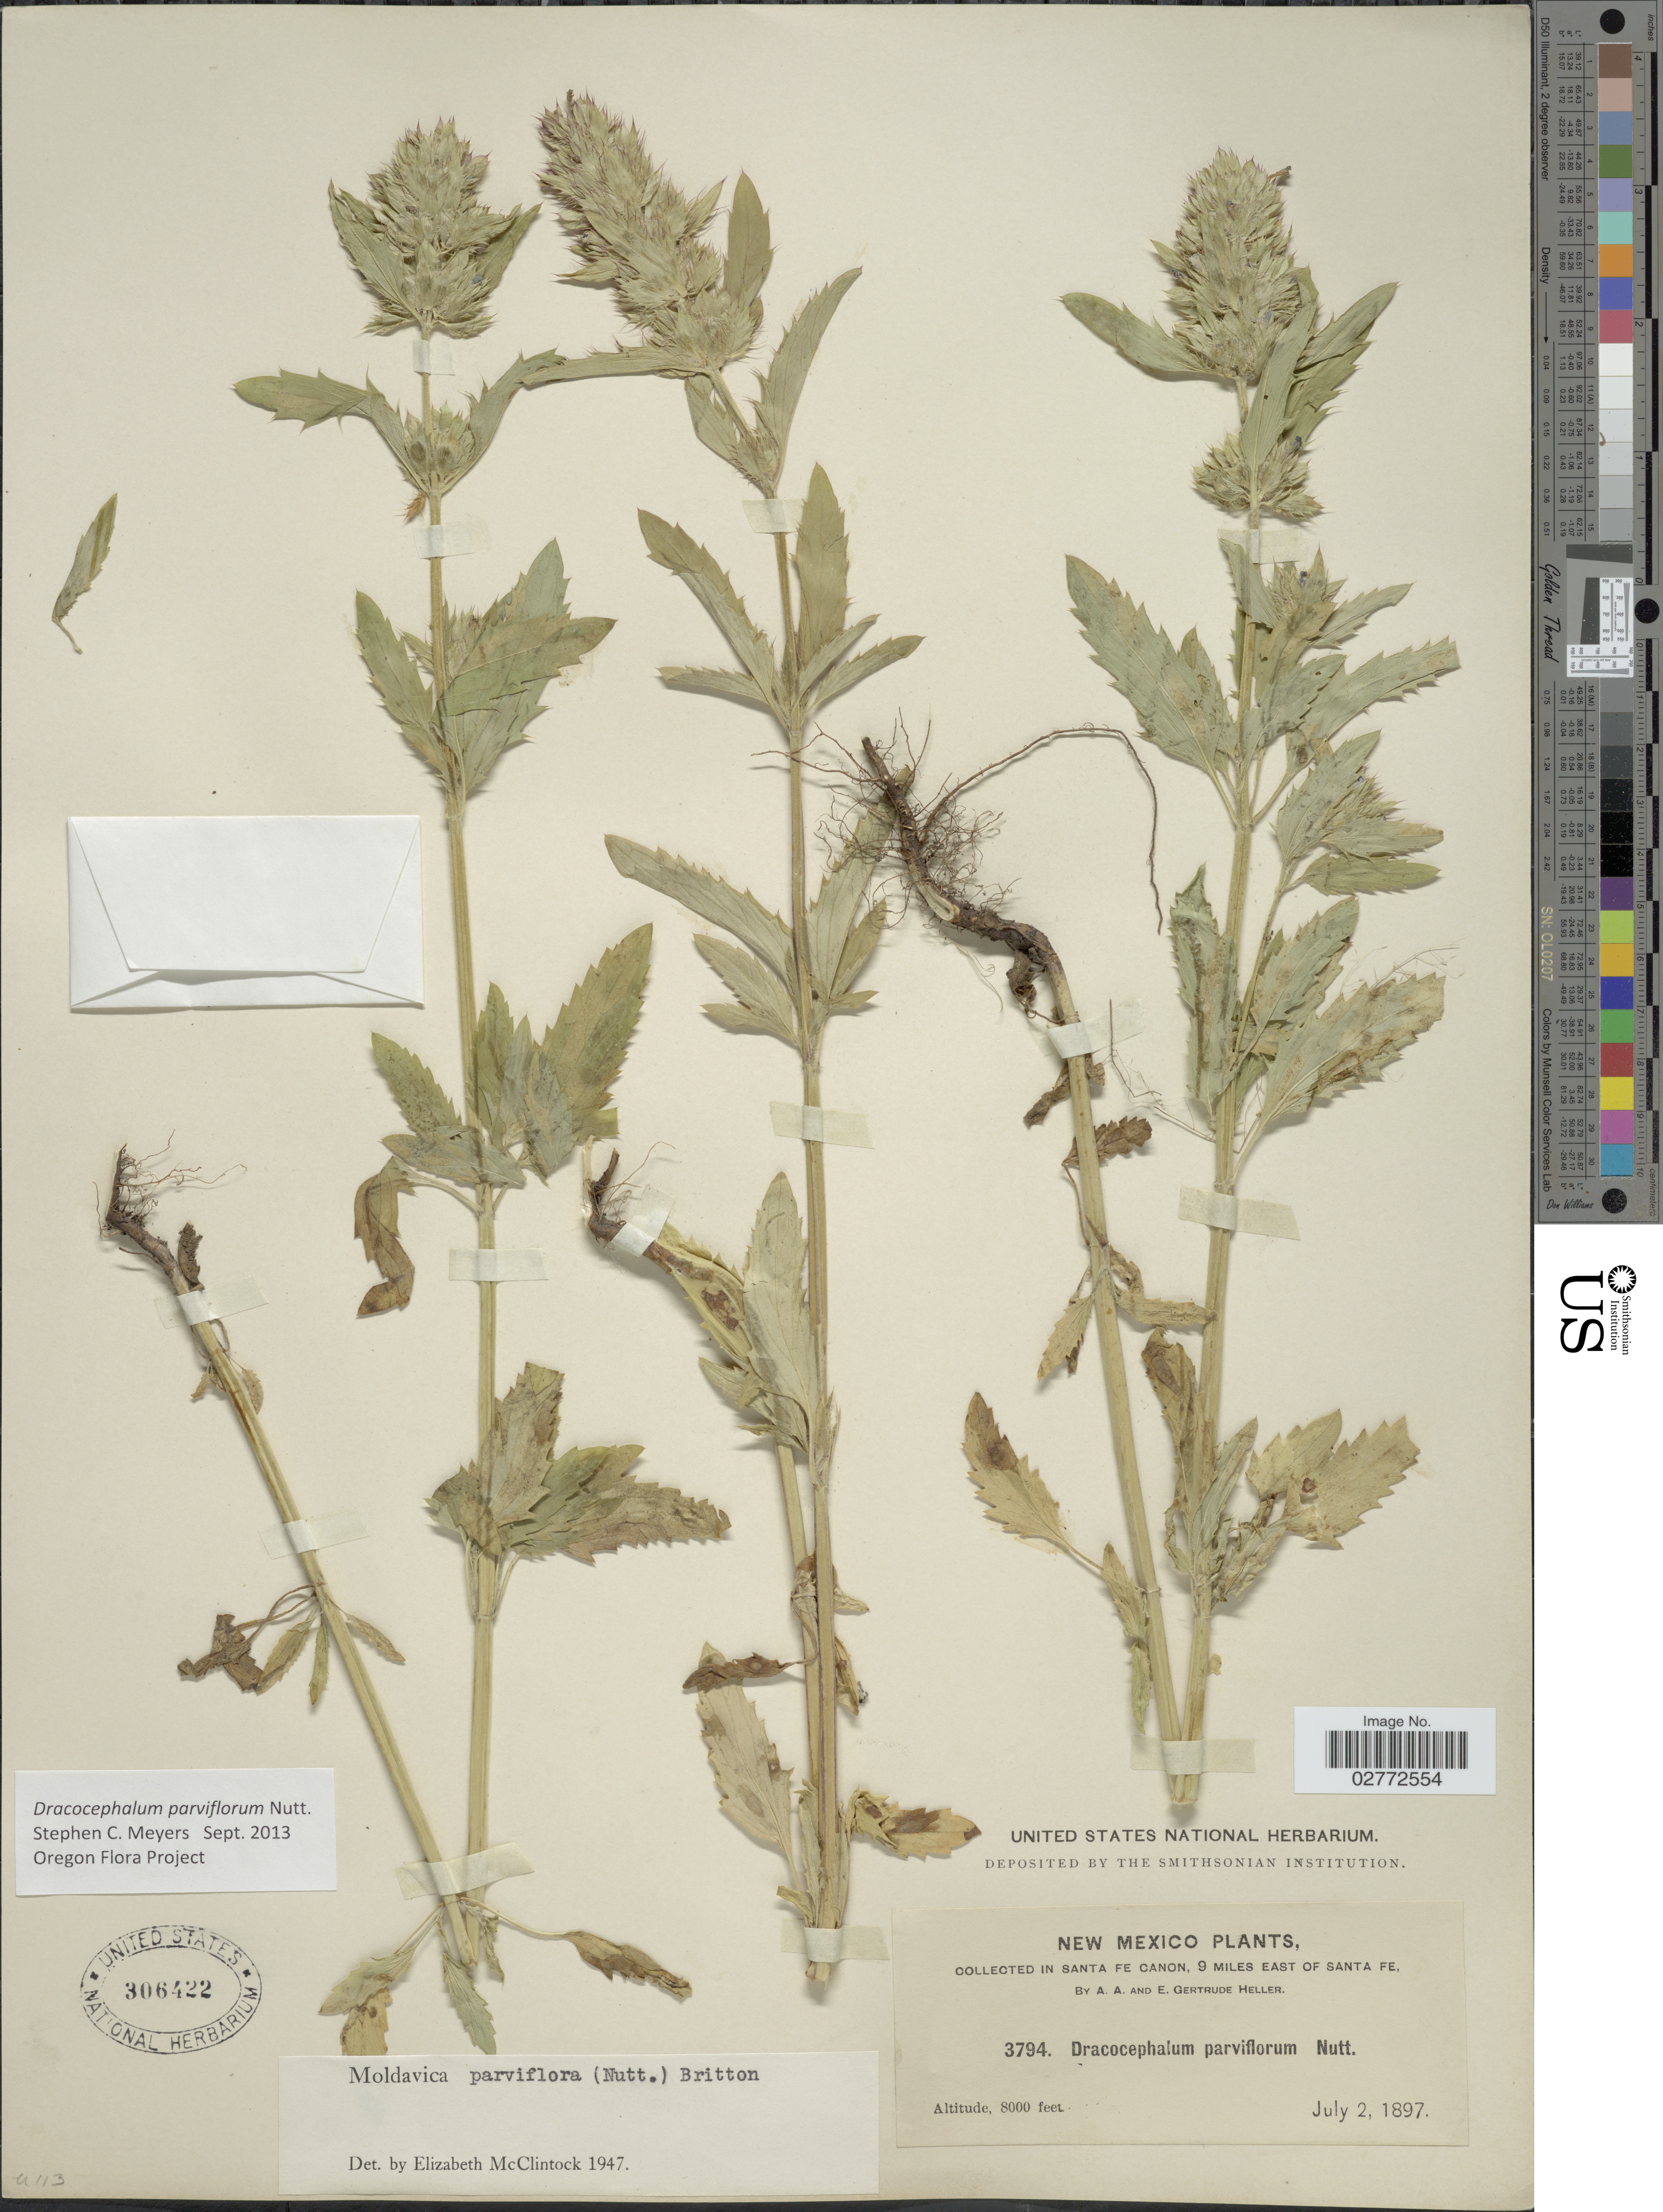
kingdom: Plantae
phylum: Tracheophyta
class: Magnoliopsida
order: Lamiales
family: Lamiaceae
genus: Dracocephalum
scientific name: Dracocephalum parviflorum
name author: Nutt.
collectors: A. A. Heller & E. Gertrude Heller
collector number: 3794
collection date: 1897-07-02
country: United States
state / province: New Mexico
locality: Santa Fe canon, 9 miles east of Santa Fe.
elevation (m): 2438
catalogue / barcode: US 306422